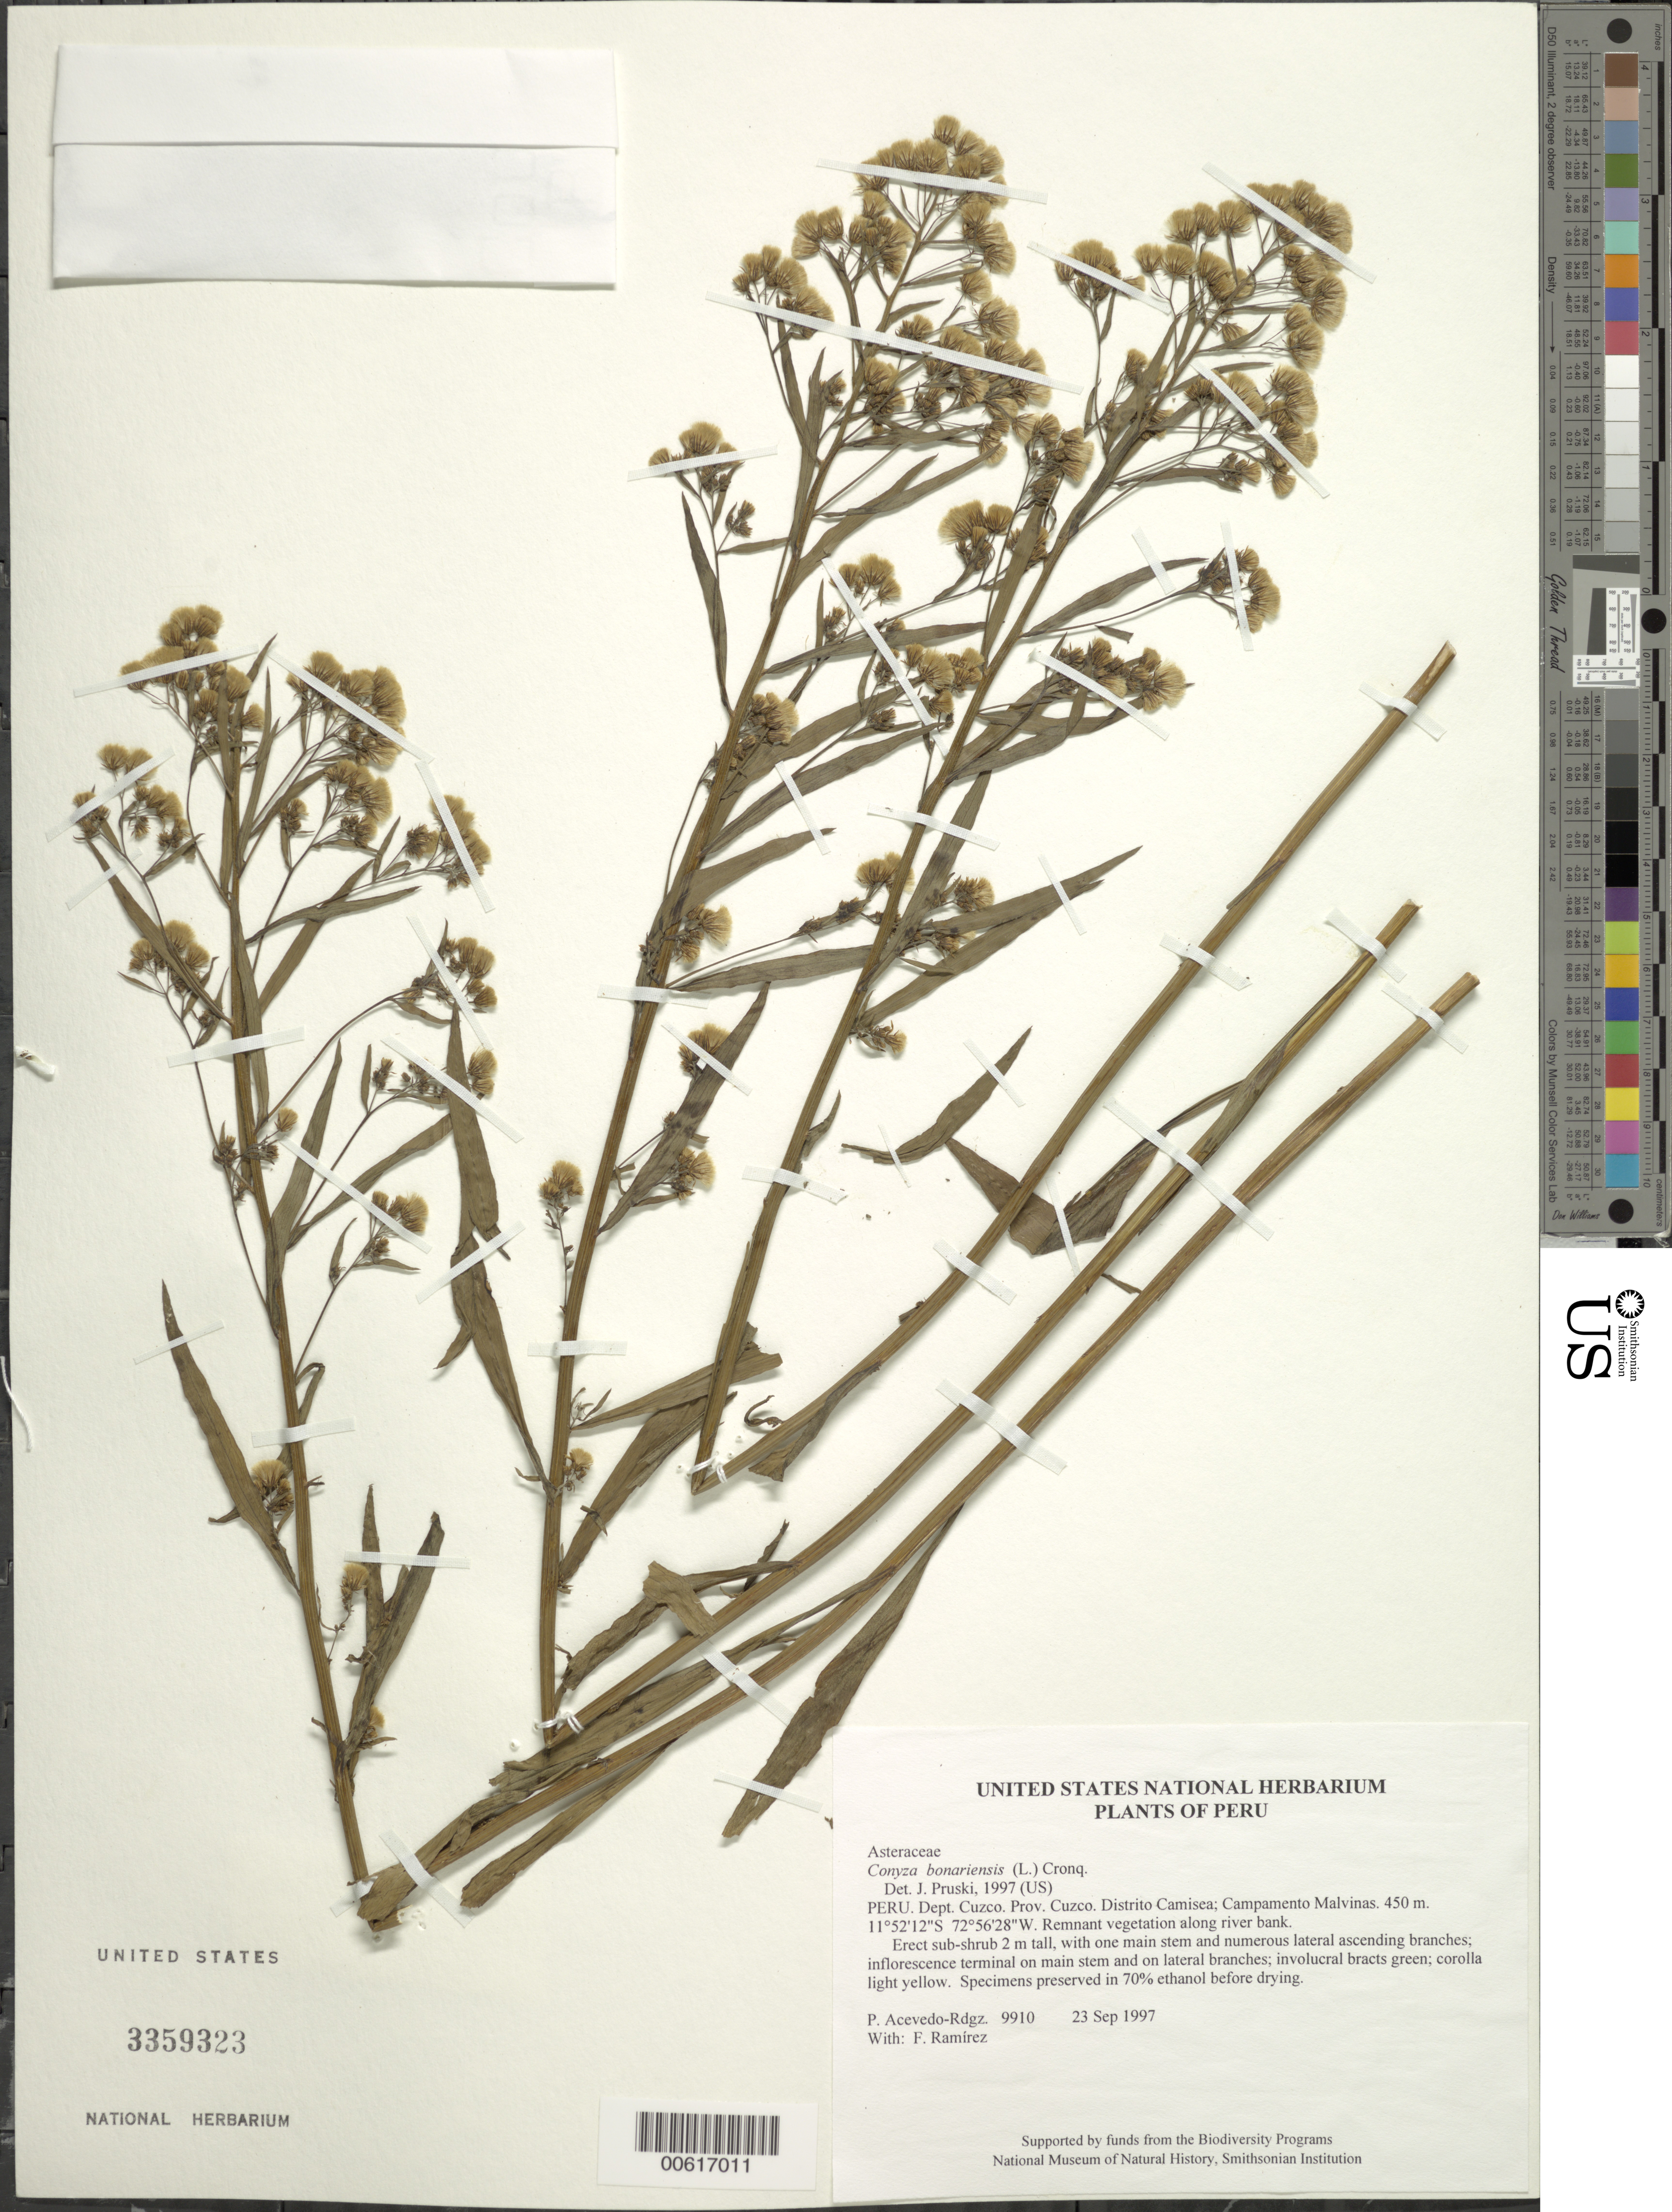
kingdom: Plantae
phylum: Tracheophyta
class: Magnoliopsida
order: Asterales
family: Asteraceae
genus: Conyza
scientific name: Conyza bonariensis var. leiotheca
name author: (S.F. Blake) Cuatrec.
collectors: P. Acevedo-Rodr. & F. Ramirez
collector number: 9910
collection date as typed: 23 Sep 1997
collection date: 1997-09-23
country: Peru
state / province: Cusco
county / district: Cusco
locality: Distrito Camisea; Campamento Malvinas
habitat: Remnant vegetation along river bank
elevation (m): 450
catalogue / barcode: US 3359323